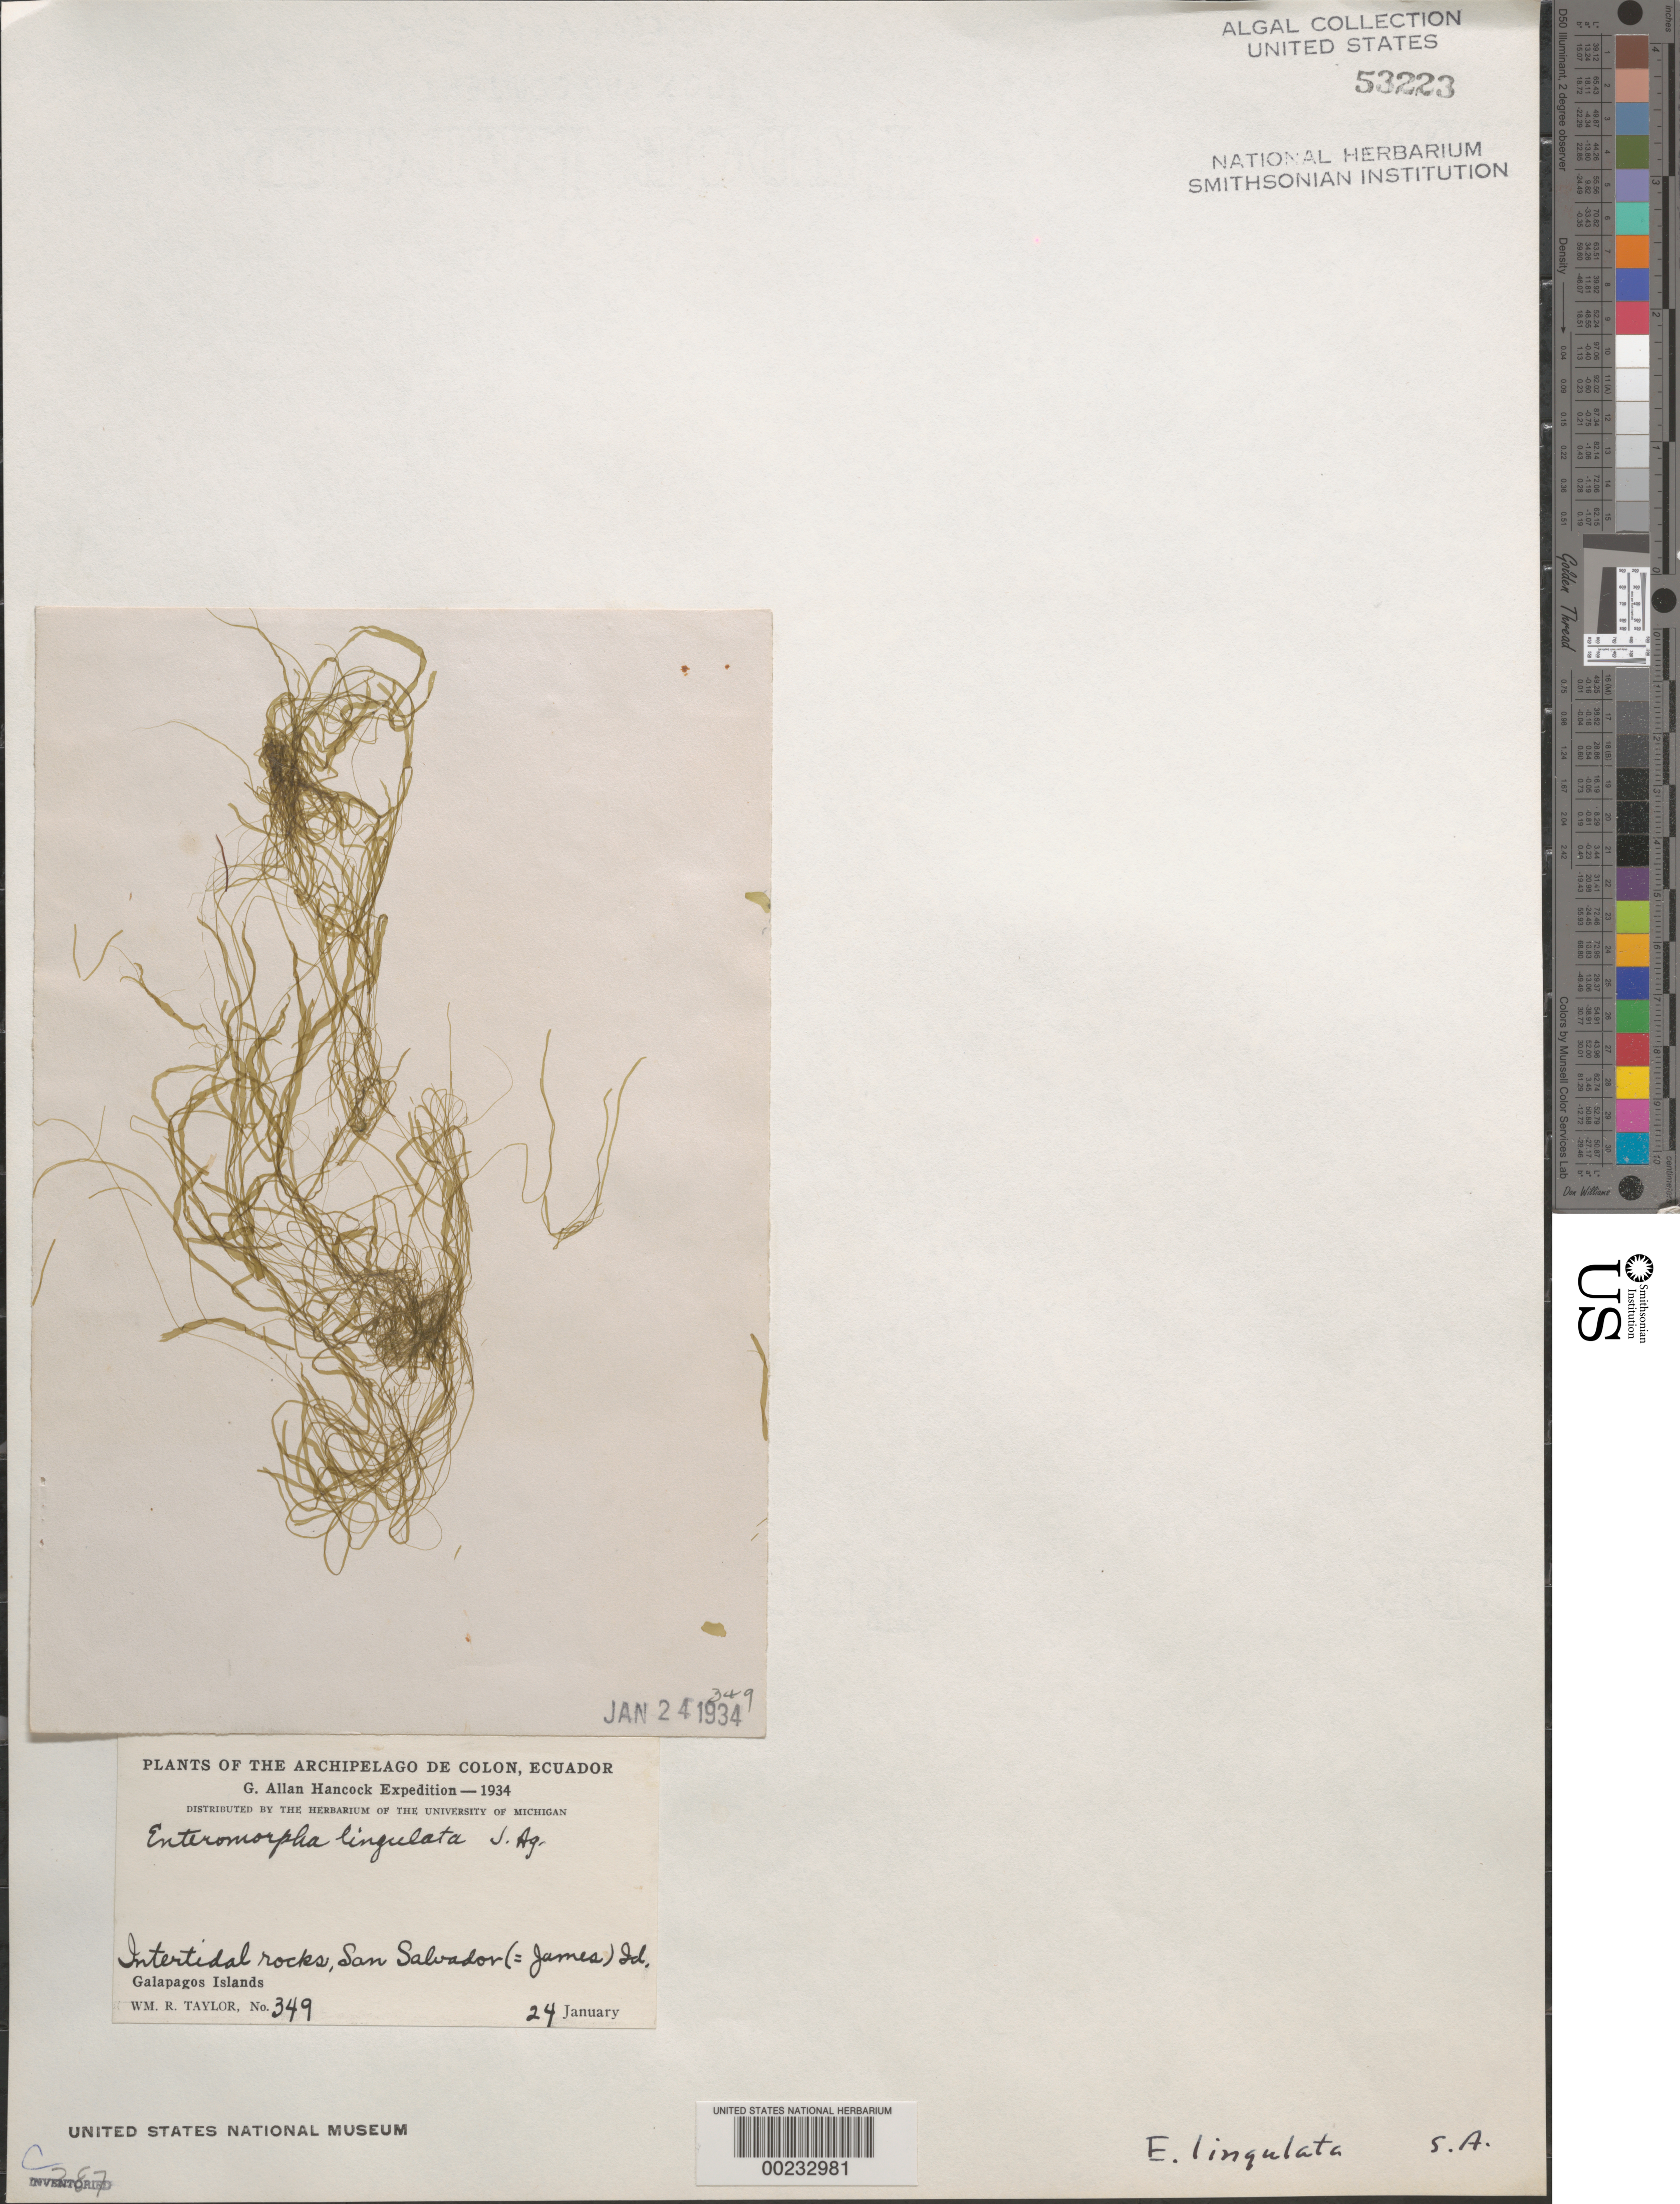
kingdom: Plantae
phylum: Chlorophyta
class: Ulvophyceae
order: Ulvales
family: Ulvaceae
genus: Ulva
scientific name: Ulva flexuosa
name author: Wulfen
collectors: W. R. Taylor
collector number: WRT 34-349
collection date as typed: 24 Jan 1934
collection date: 1934-01-24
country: Ecuador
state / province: Colón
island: Santiago [James, San Salvador]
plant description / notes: G. Allan Hancock Expedition, 1934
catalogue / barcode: US 53223